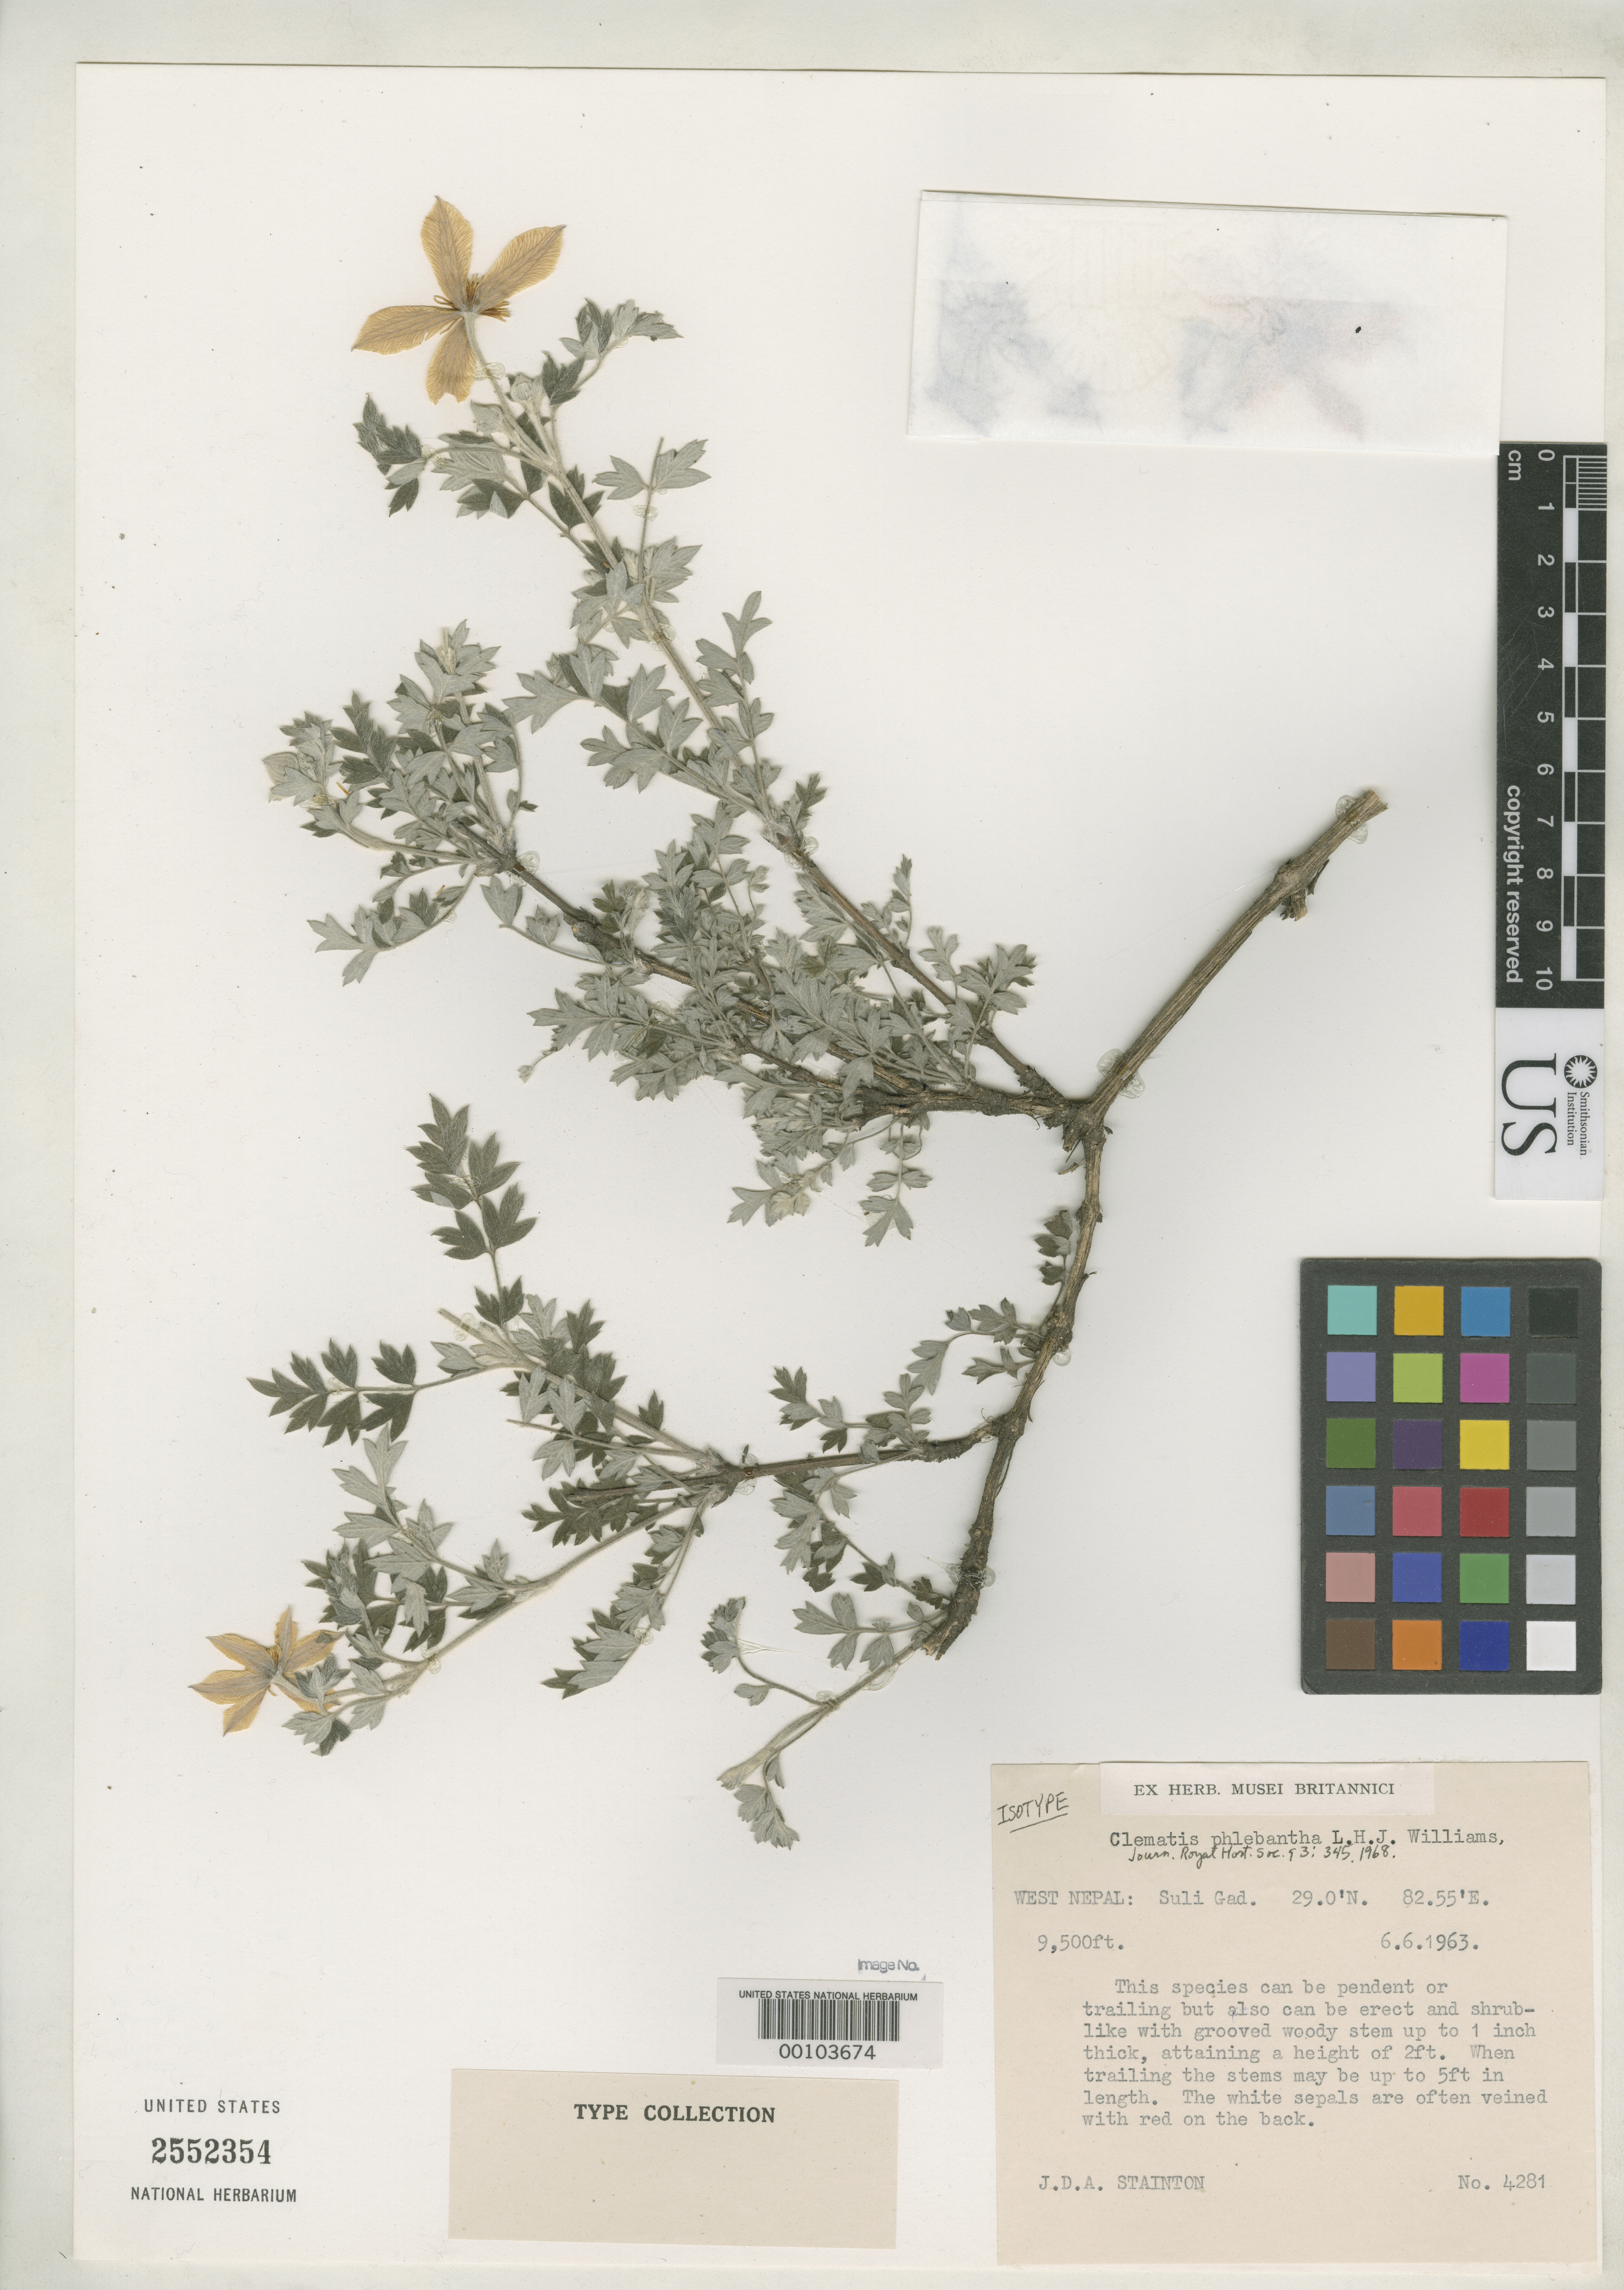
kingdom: Plantae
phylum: Tracheophyta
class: Magnoliopsida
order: Ranunculales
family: Ranunculaceae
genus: Clematis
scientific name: Clematis phlebantha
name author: L.H.J. Williams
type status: Isotype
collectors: J. Stainton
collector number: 4281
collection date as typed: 06 Jun 1963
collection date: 1963-06-06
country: Nepal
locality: Suli Gad; alt. 9500 ft.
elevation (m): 2896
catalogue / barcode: US 2552354